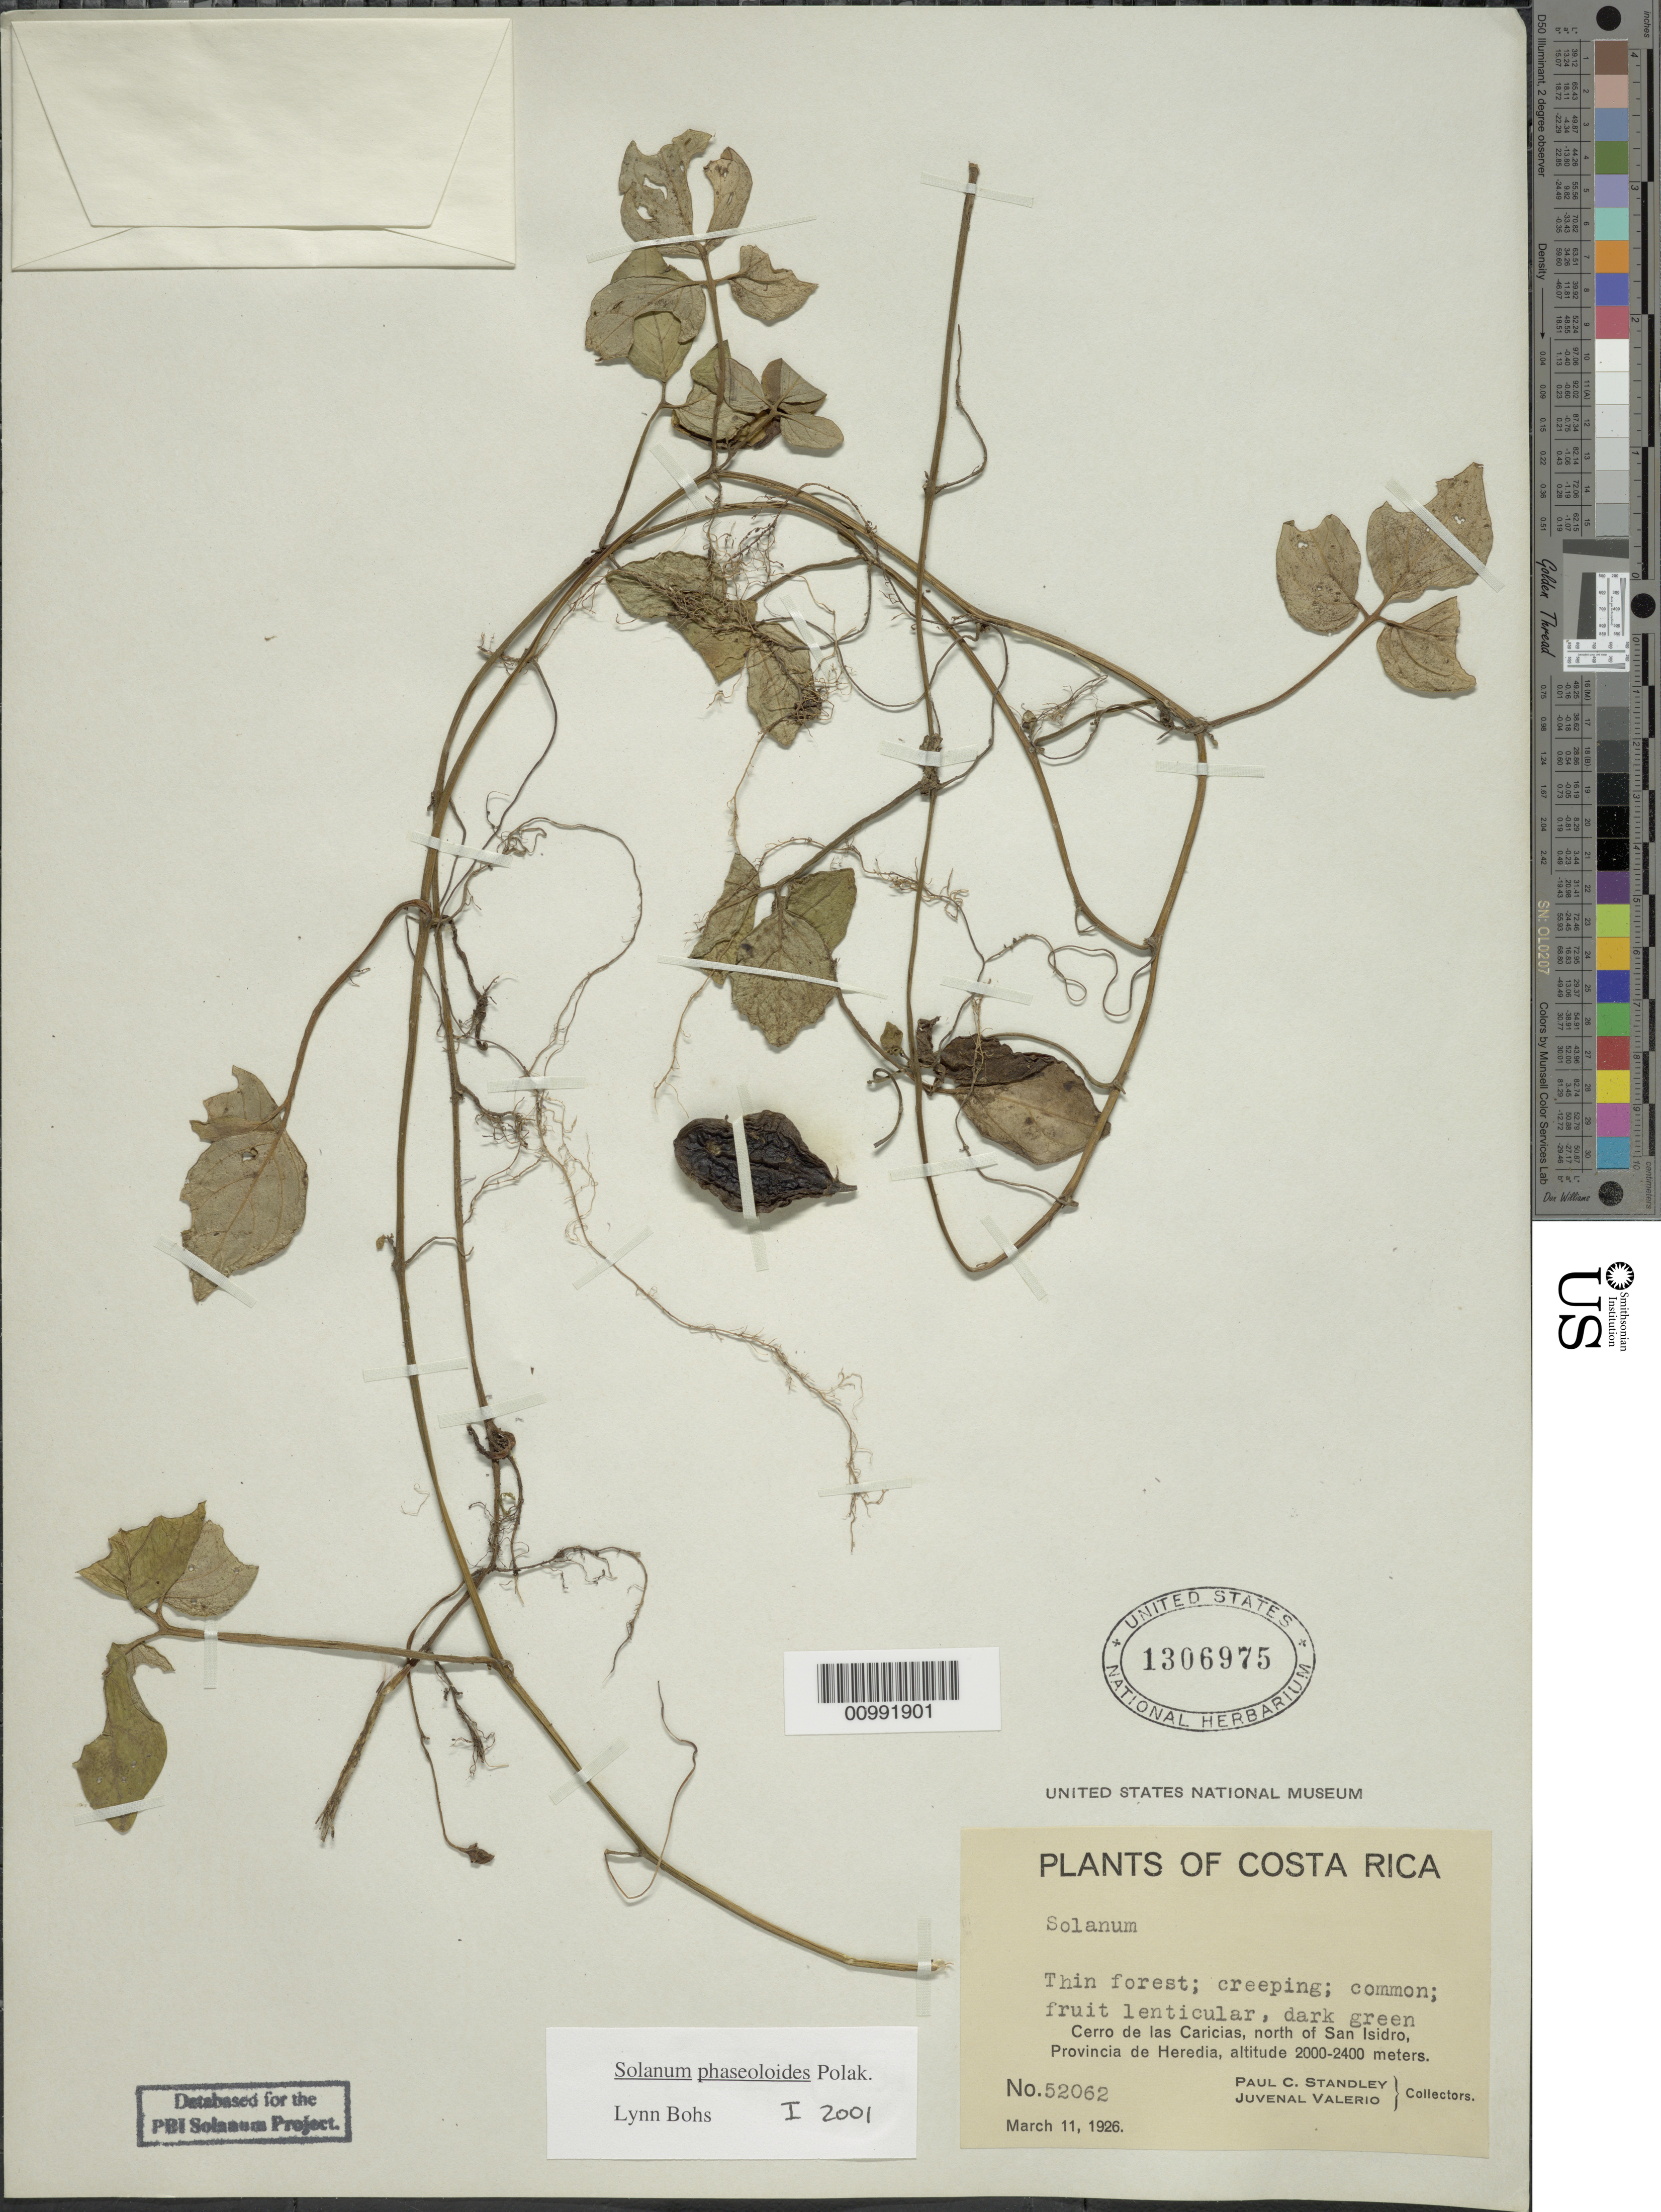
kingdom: Plantae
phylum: Tracheophyta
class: Magnoliopsida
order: Solanales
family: Solanaceae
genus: Solanum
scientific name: Solanum phaseoloides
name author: Pol.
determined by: Bohs, L. A.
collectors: P. C. Standley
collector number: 52062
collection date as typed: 11 Mar 1926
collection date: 1926-03-11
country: Costa Rica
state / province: Heredia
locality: Cerro de las Caricias, north of San Isidro.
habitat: Thin forest.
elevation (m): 2000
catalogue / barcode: US 1306975